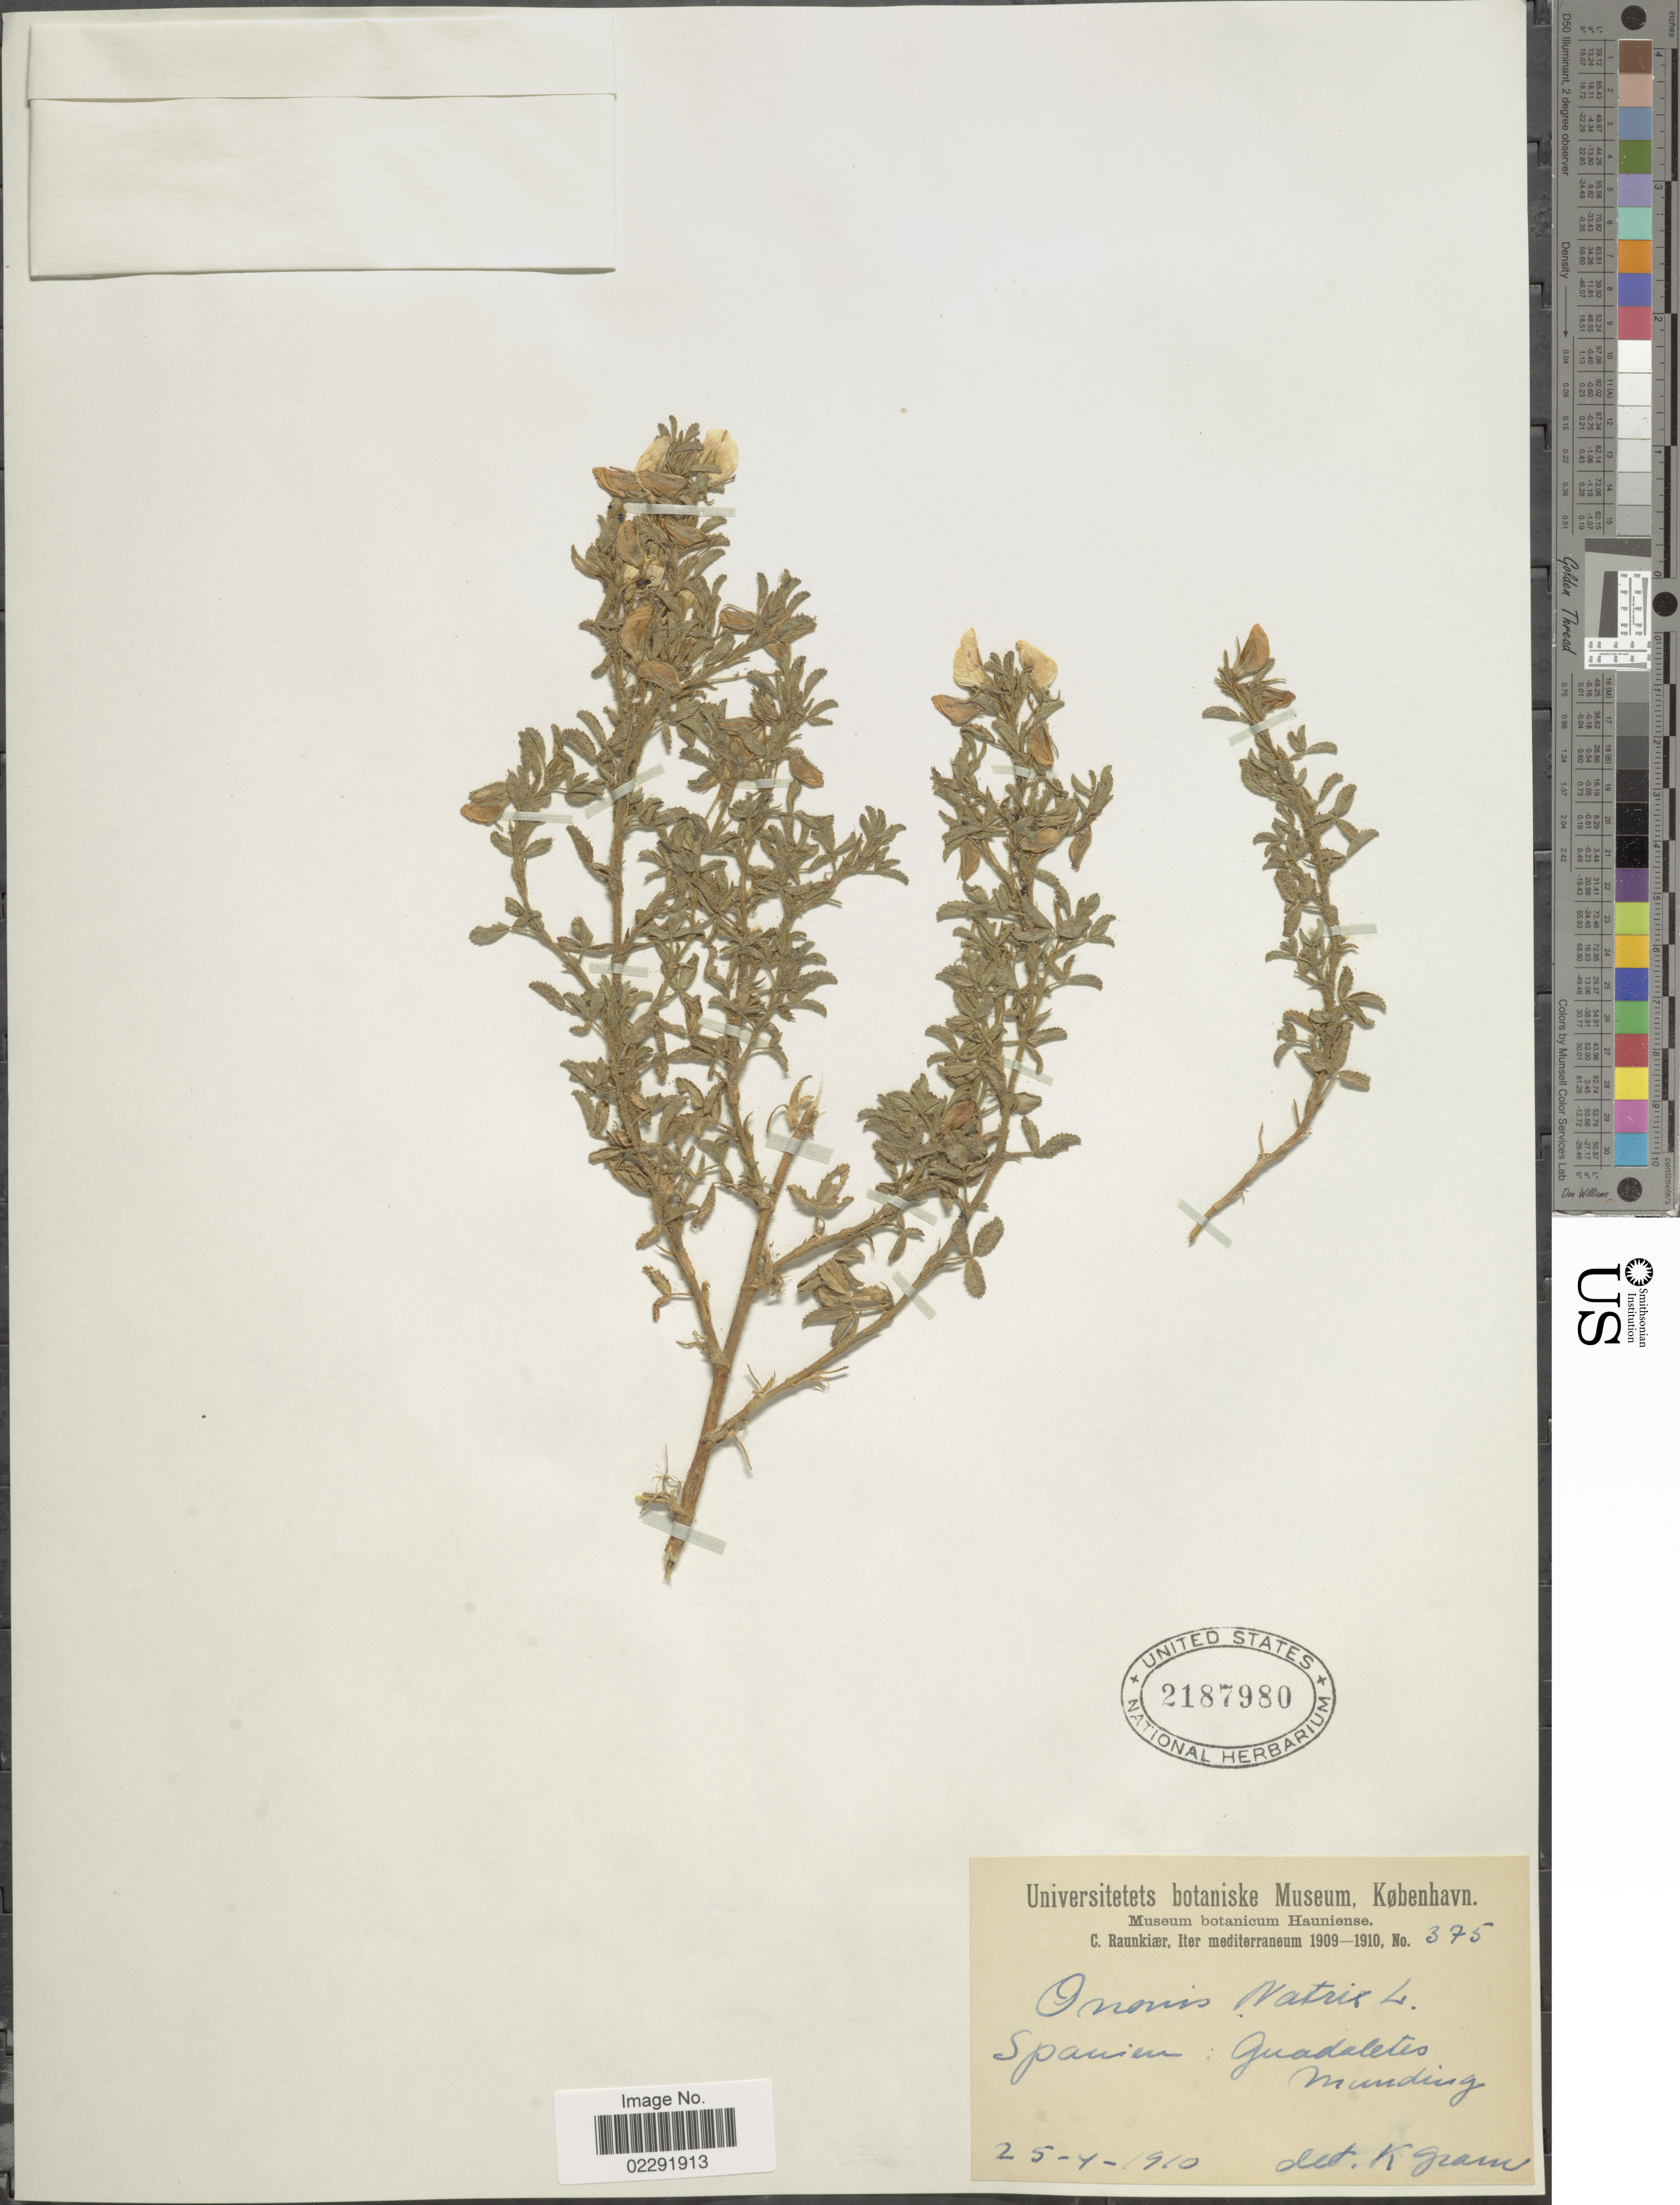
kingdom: Plantae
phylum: Tracheophyta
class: Magnoliopsida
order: Fabales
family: Fabaceae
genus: Ononis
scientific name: Ononis natrix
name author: L.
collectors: C. Raunkiær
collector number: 375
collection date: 1910-04-25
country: Spain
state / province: Andalucia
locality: Iter Mediterraneum, Guadaletes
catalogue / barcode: US 2187980